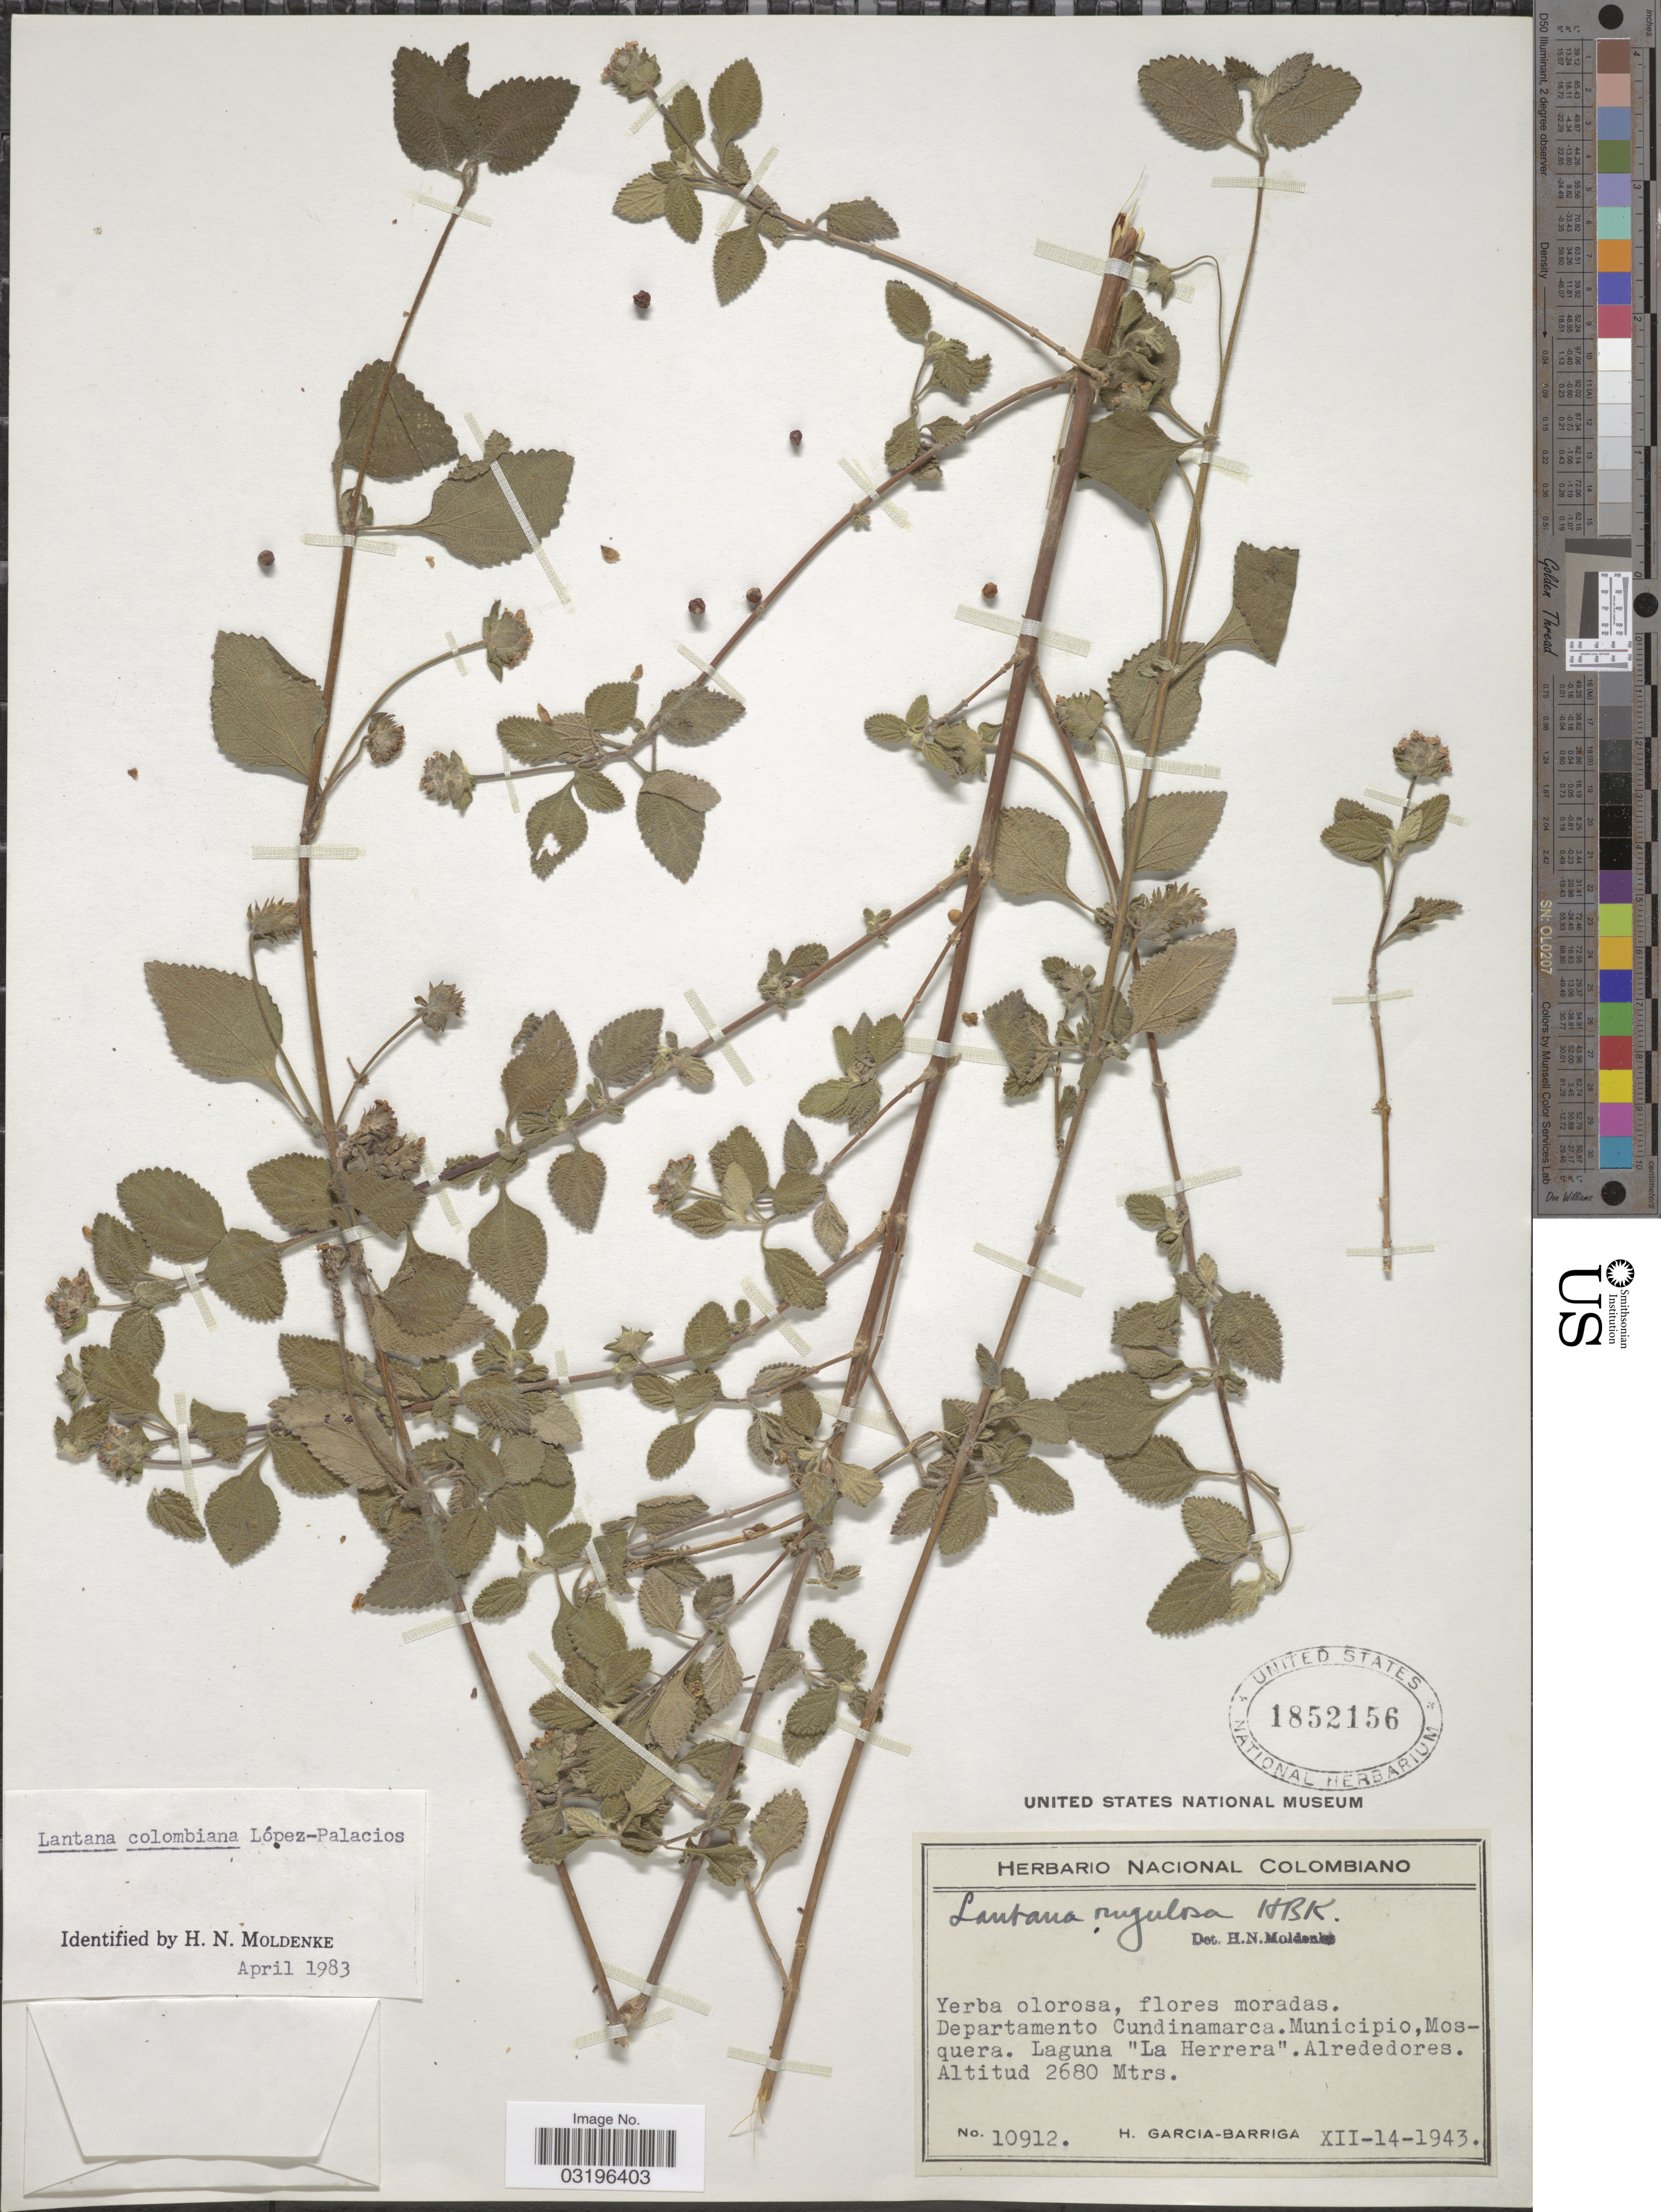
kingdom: Plantae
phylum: Tracheophyta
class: Magnoliopsida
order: Lamiales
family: Verbenaceae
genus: Lantana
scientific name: Lantana colombiana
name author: López-Pal.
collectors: H. García Barriga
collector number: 10912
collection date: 1943-12-14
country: Colombia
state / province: Cundinamarca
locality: Departamento Cundinamarca. Municipio, Mosquera. Laguna "La Herrera". Alrededores.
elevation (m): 2680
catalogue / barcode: US 1852156